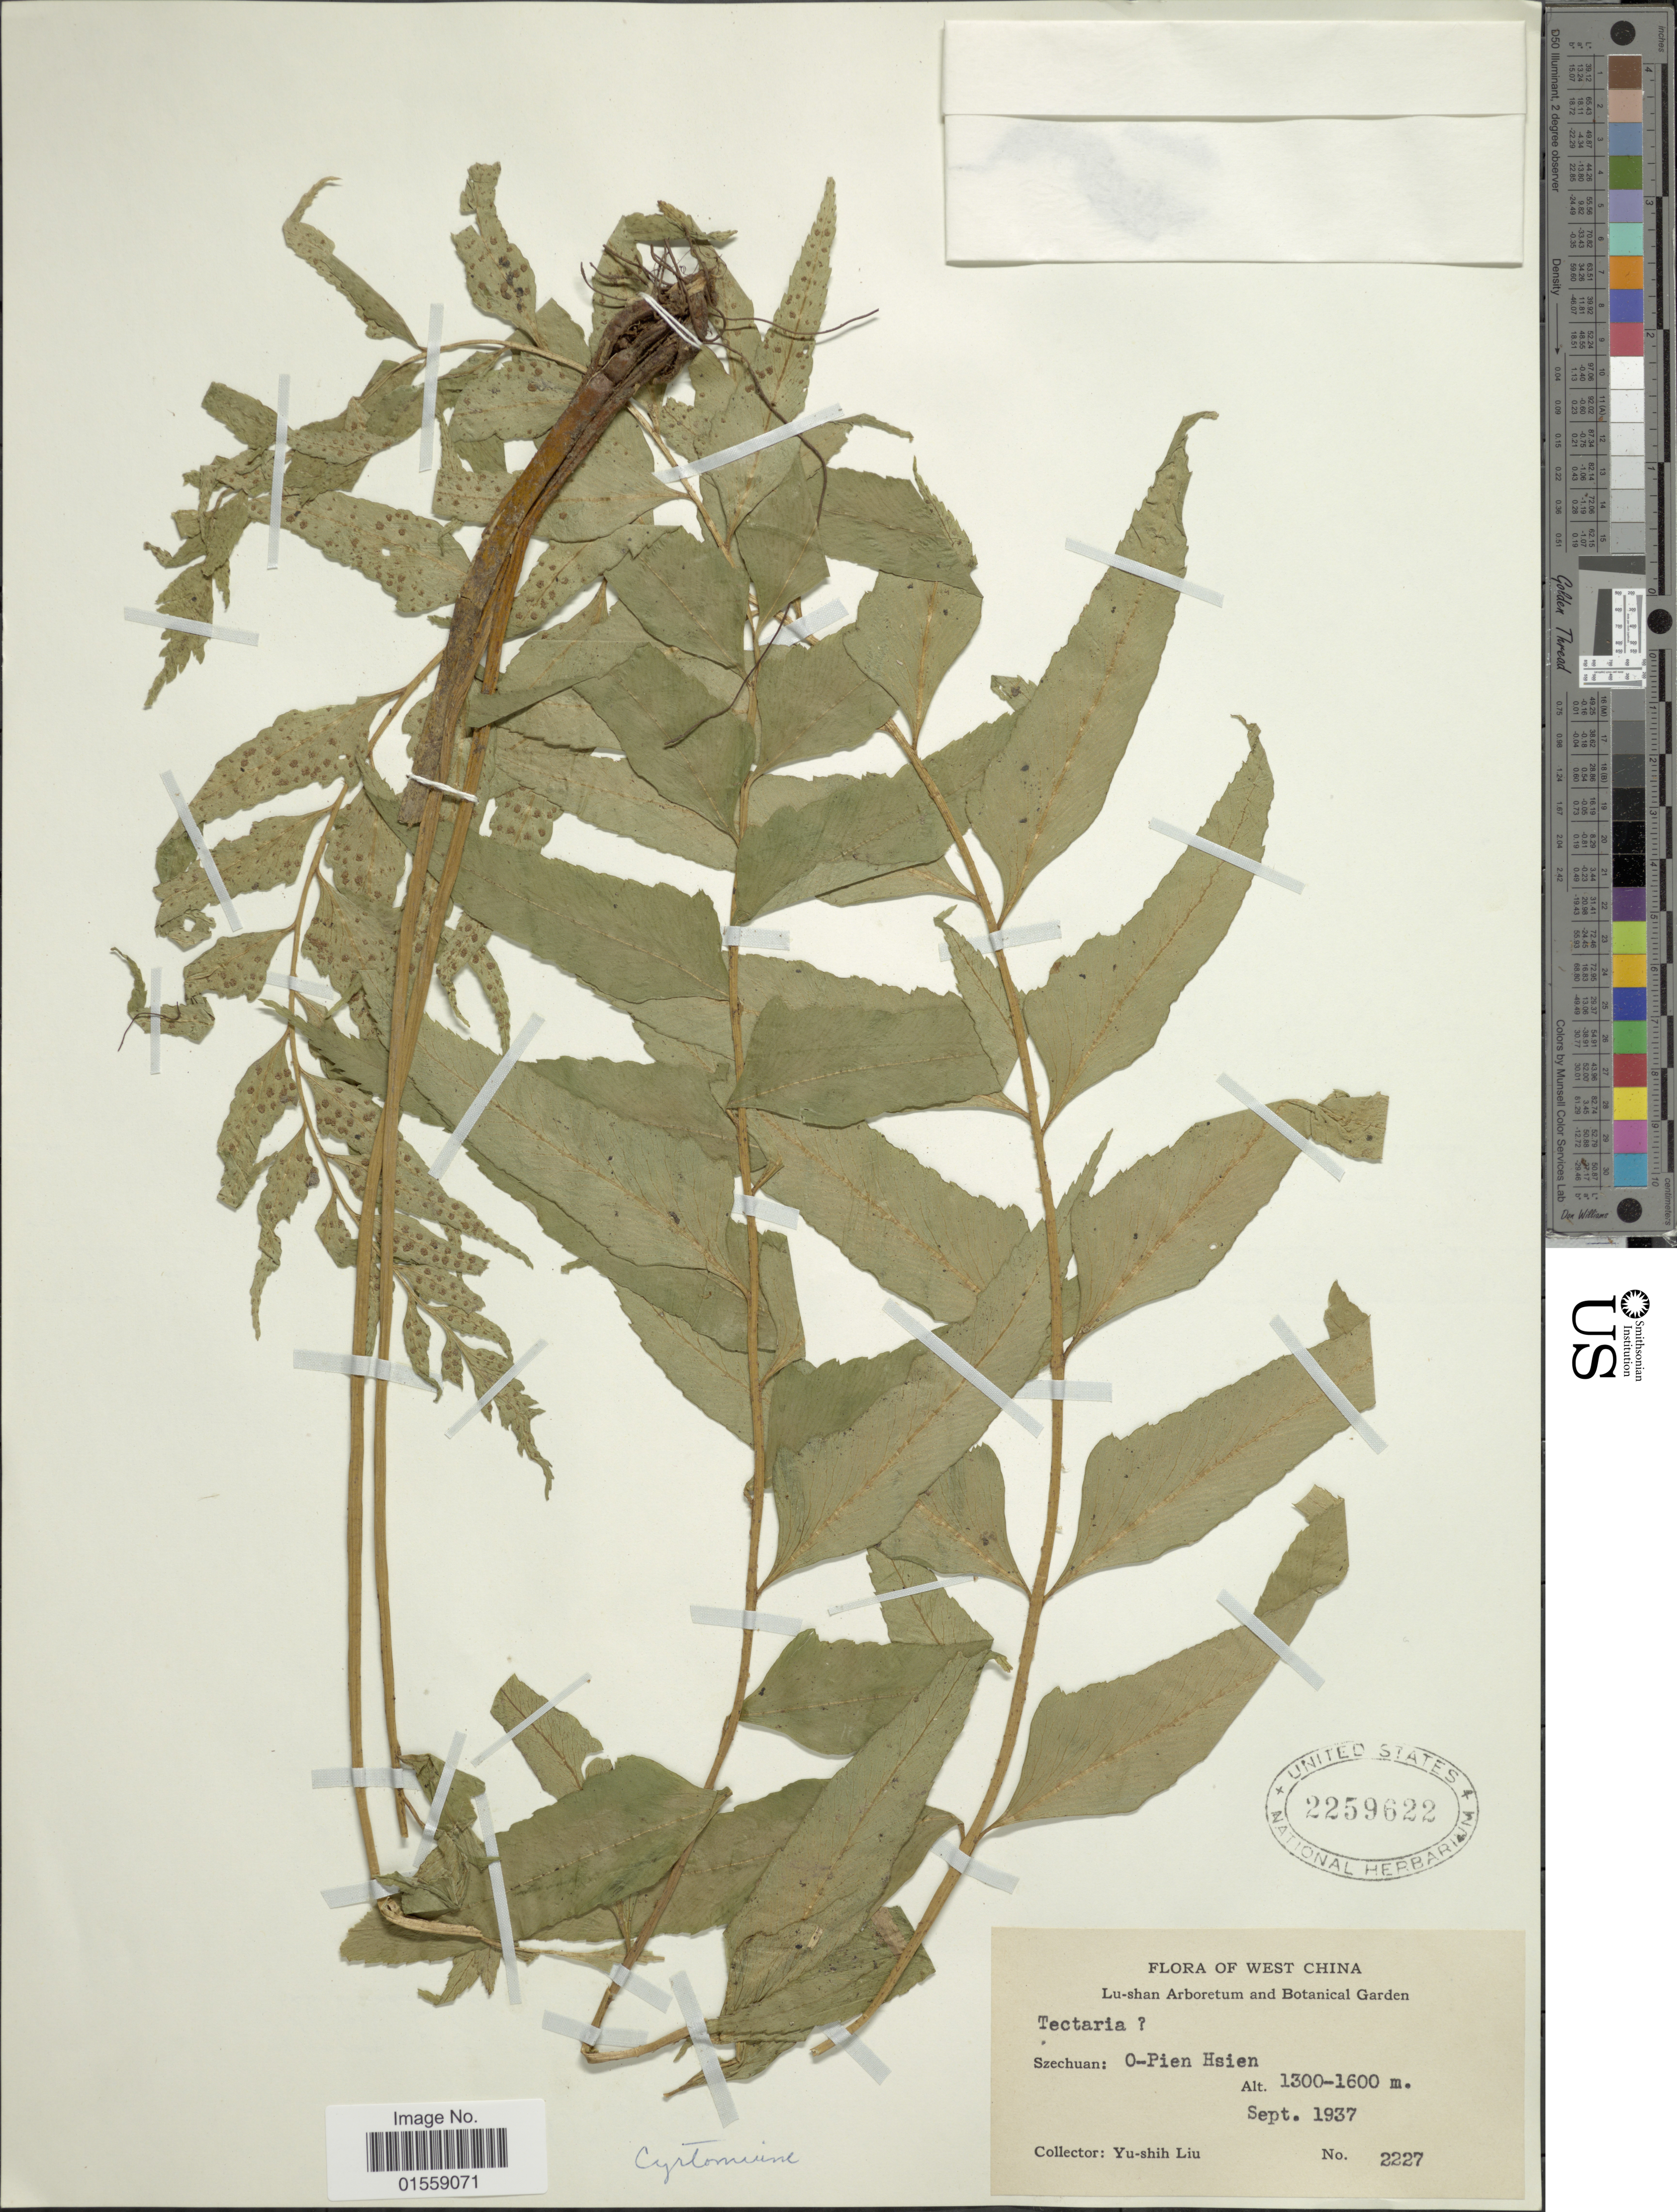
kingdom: Plantae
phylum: Tracheophyta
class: Polypodiopsida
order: Polypodiales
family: Dryopteridaceae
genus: Polystichum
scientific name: Polystichum hookerianum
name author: (C. Presl) C. Chr.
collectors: Y.-S. Liu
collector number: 2227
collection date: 1937-09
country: China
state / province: Sichuan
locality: West China, Szechuan: O-Pien Hsien.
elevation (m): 1300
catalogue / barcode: US 2259622